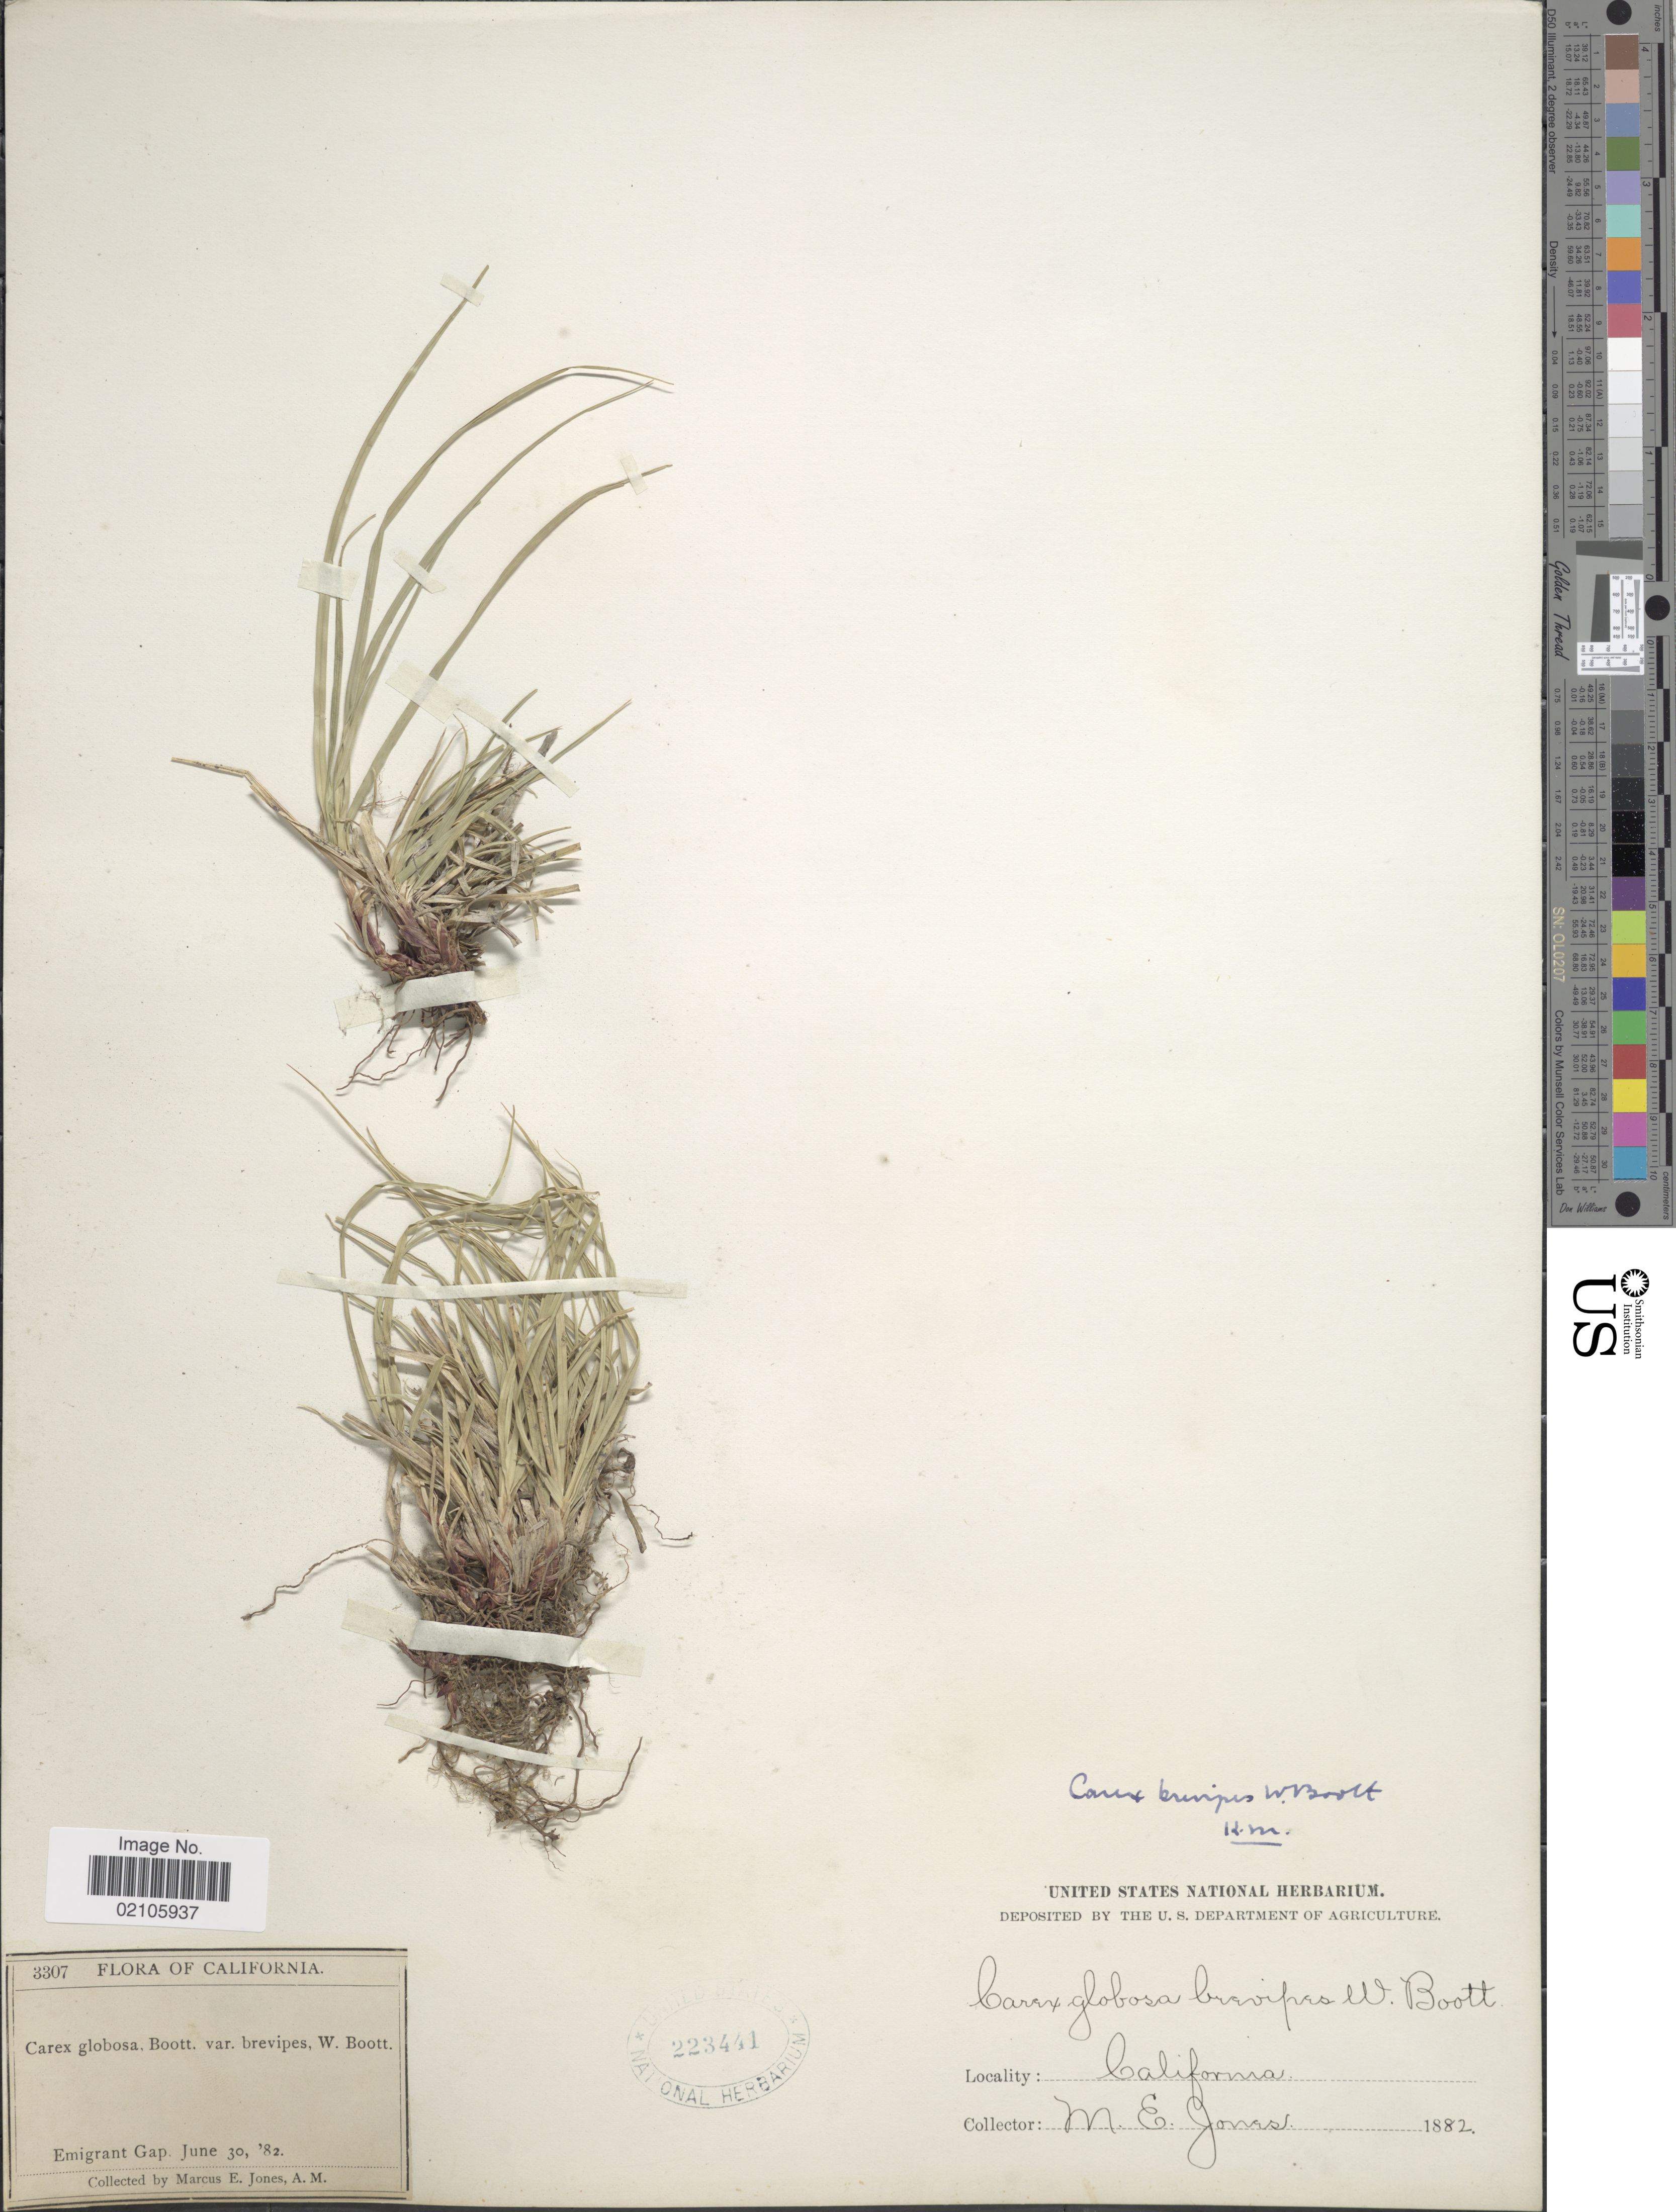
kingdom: Plantae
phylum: Tracheophyta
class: Liliopsida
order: Poales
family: Cyperaceae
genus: Carex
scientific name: Carex rossii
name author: Boott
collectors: M. E. Jones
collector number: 3307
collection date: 1882-06-30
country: United States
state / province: California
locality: Emigrant Gap.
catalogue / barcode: US 223441